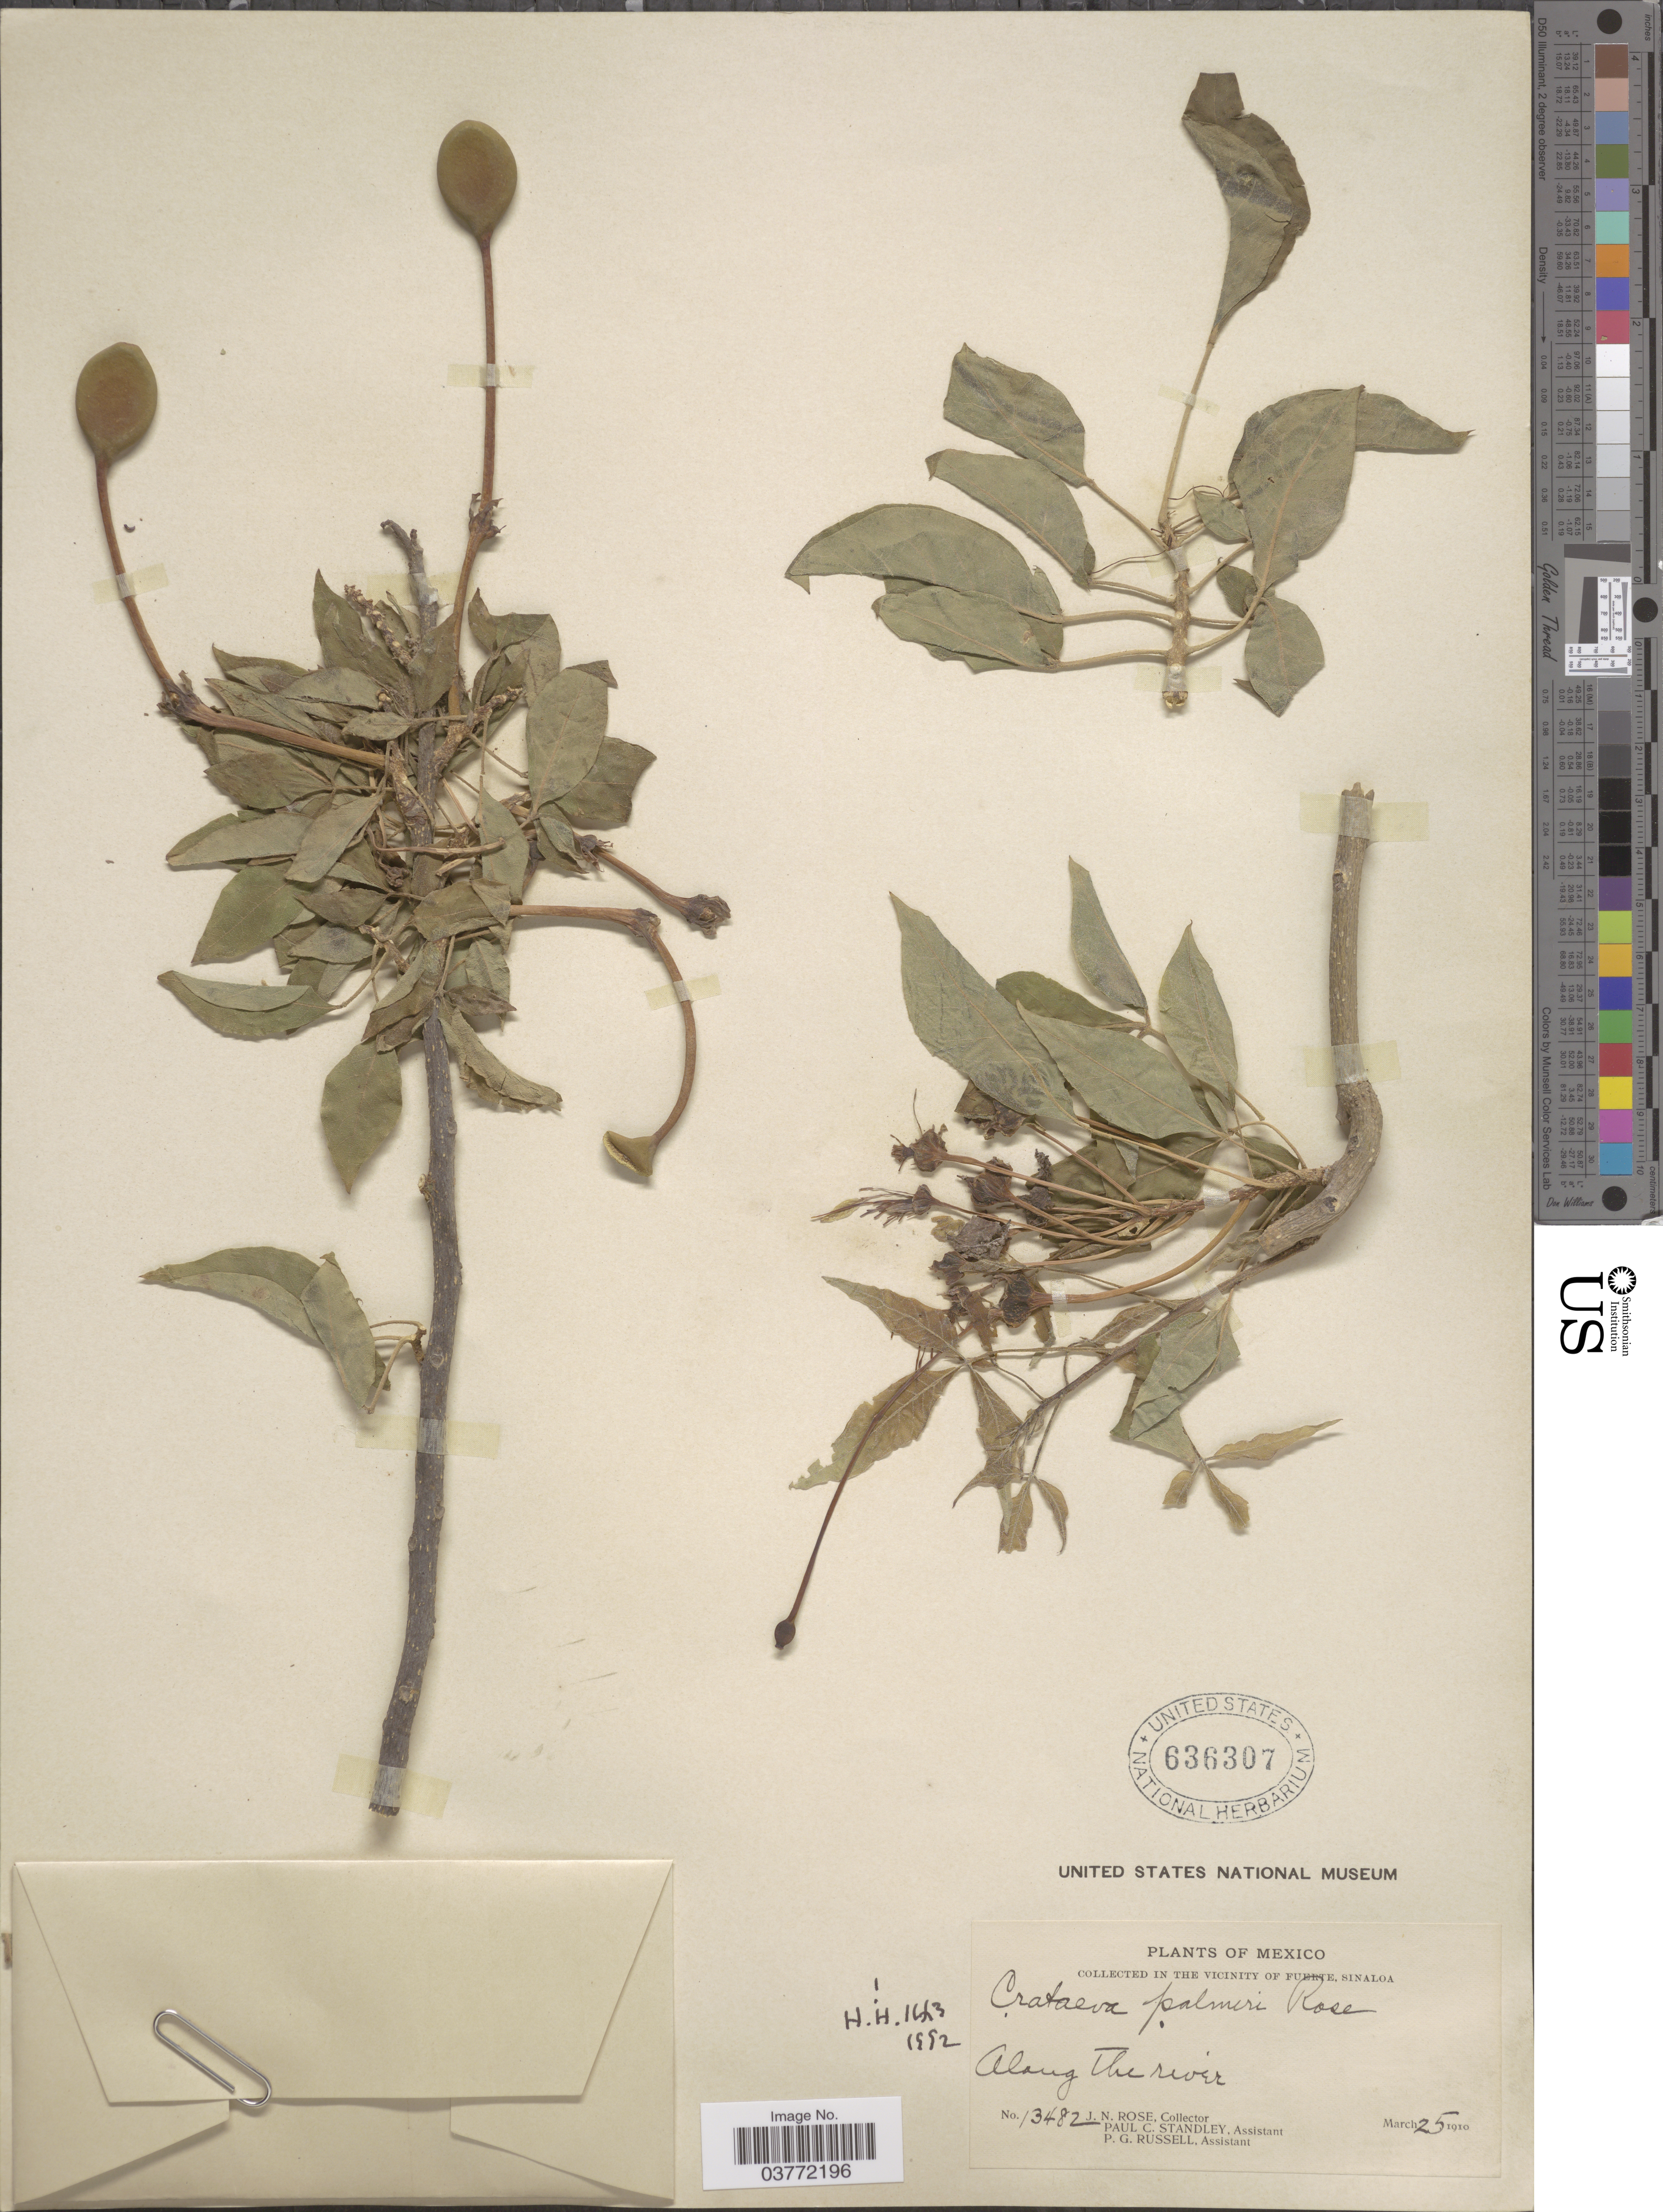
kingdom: Plantae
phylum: Tracheophyta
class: Magnoliopsida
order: Brassicales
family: Capparaceae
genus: Crateva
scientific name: Crateva palmeri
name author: Rose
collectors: J. N. Rose, P. C. Standley & P. G. Russell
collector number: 13482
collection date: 1910-03-25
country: Mexico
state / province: Sinaloa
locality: The Vicinity of Fuerte. Along the river.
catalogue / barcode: US 636307